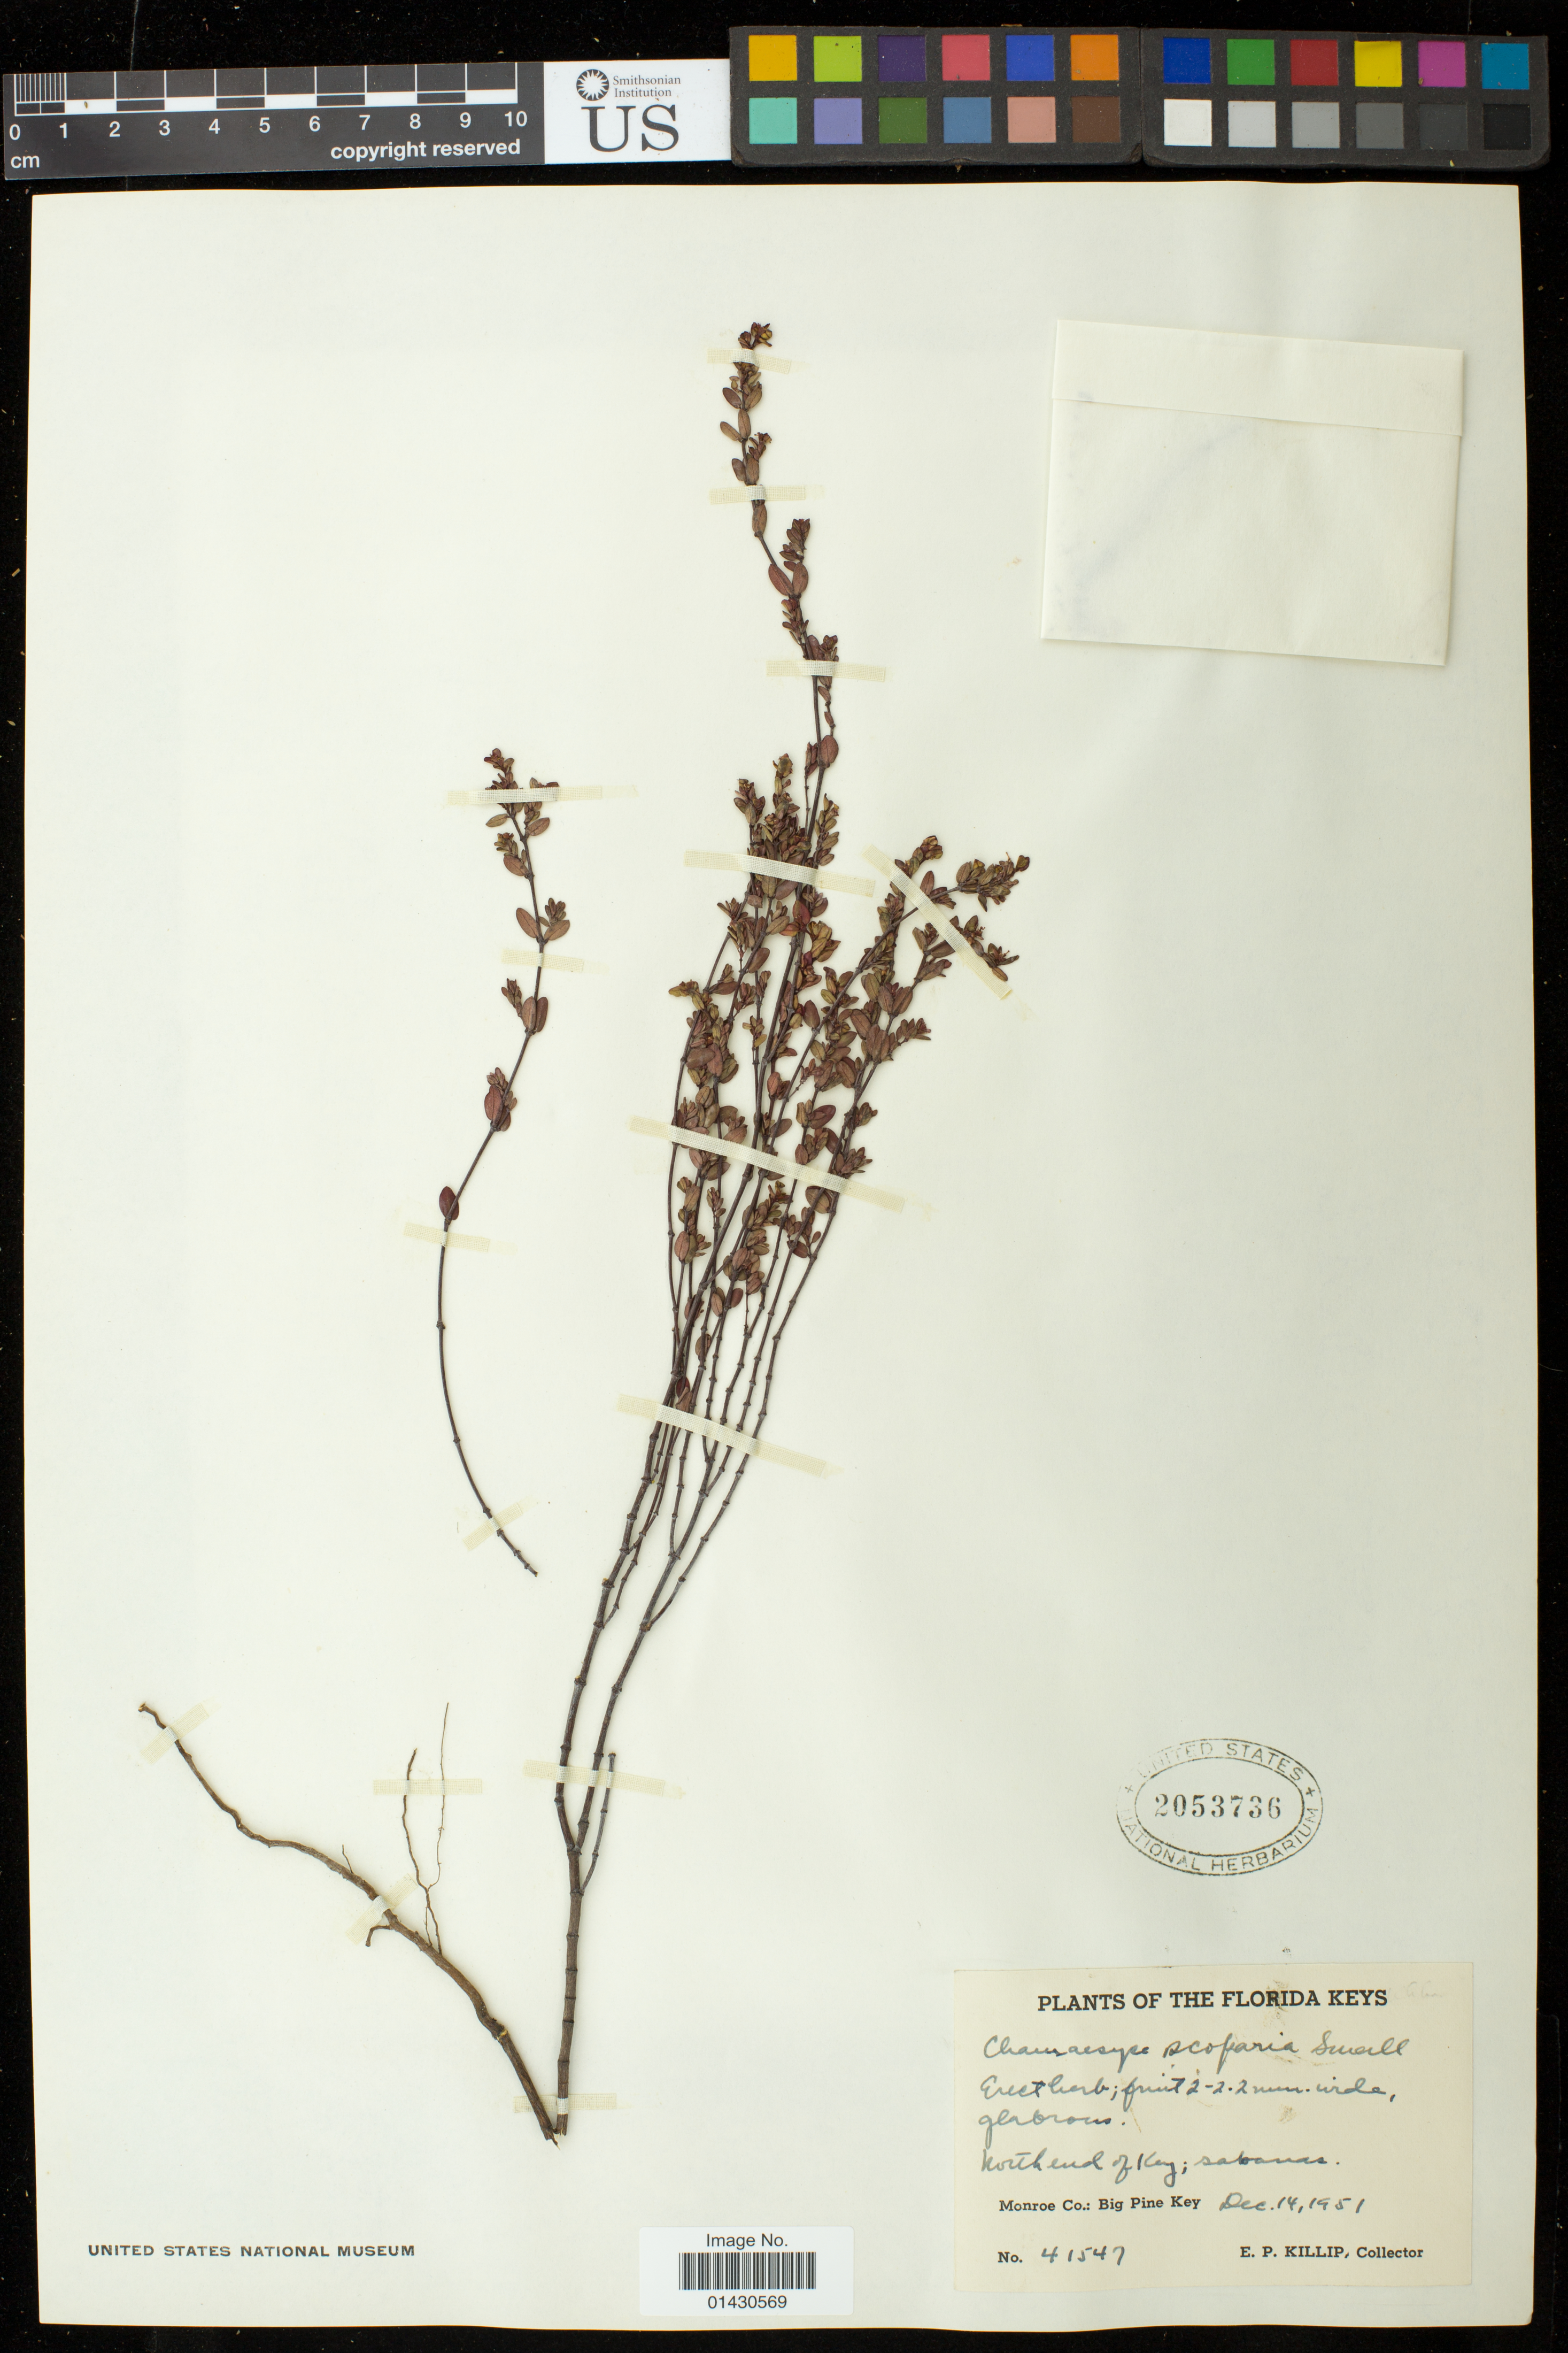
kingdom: Plantae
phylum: Tracheophyta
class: Magnoliopsida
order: Malpighiales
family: Euphorbiaceae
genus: Euphorbia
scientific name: Euphorbia porteriana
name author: (Small) Oudejans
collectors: E. P. Killip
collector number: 41547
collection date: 1951-12-14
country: United States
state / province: Florida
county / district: Monroe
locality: Big Pine Key; north end of Key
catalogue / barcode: US 2053736